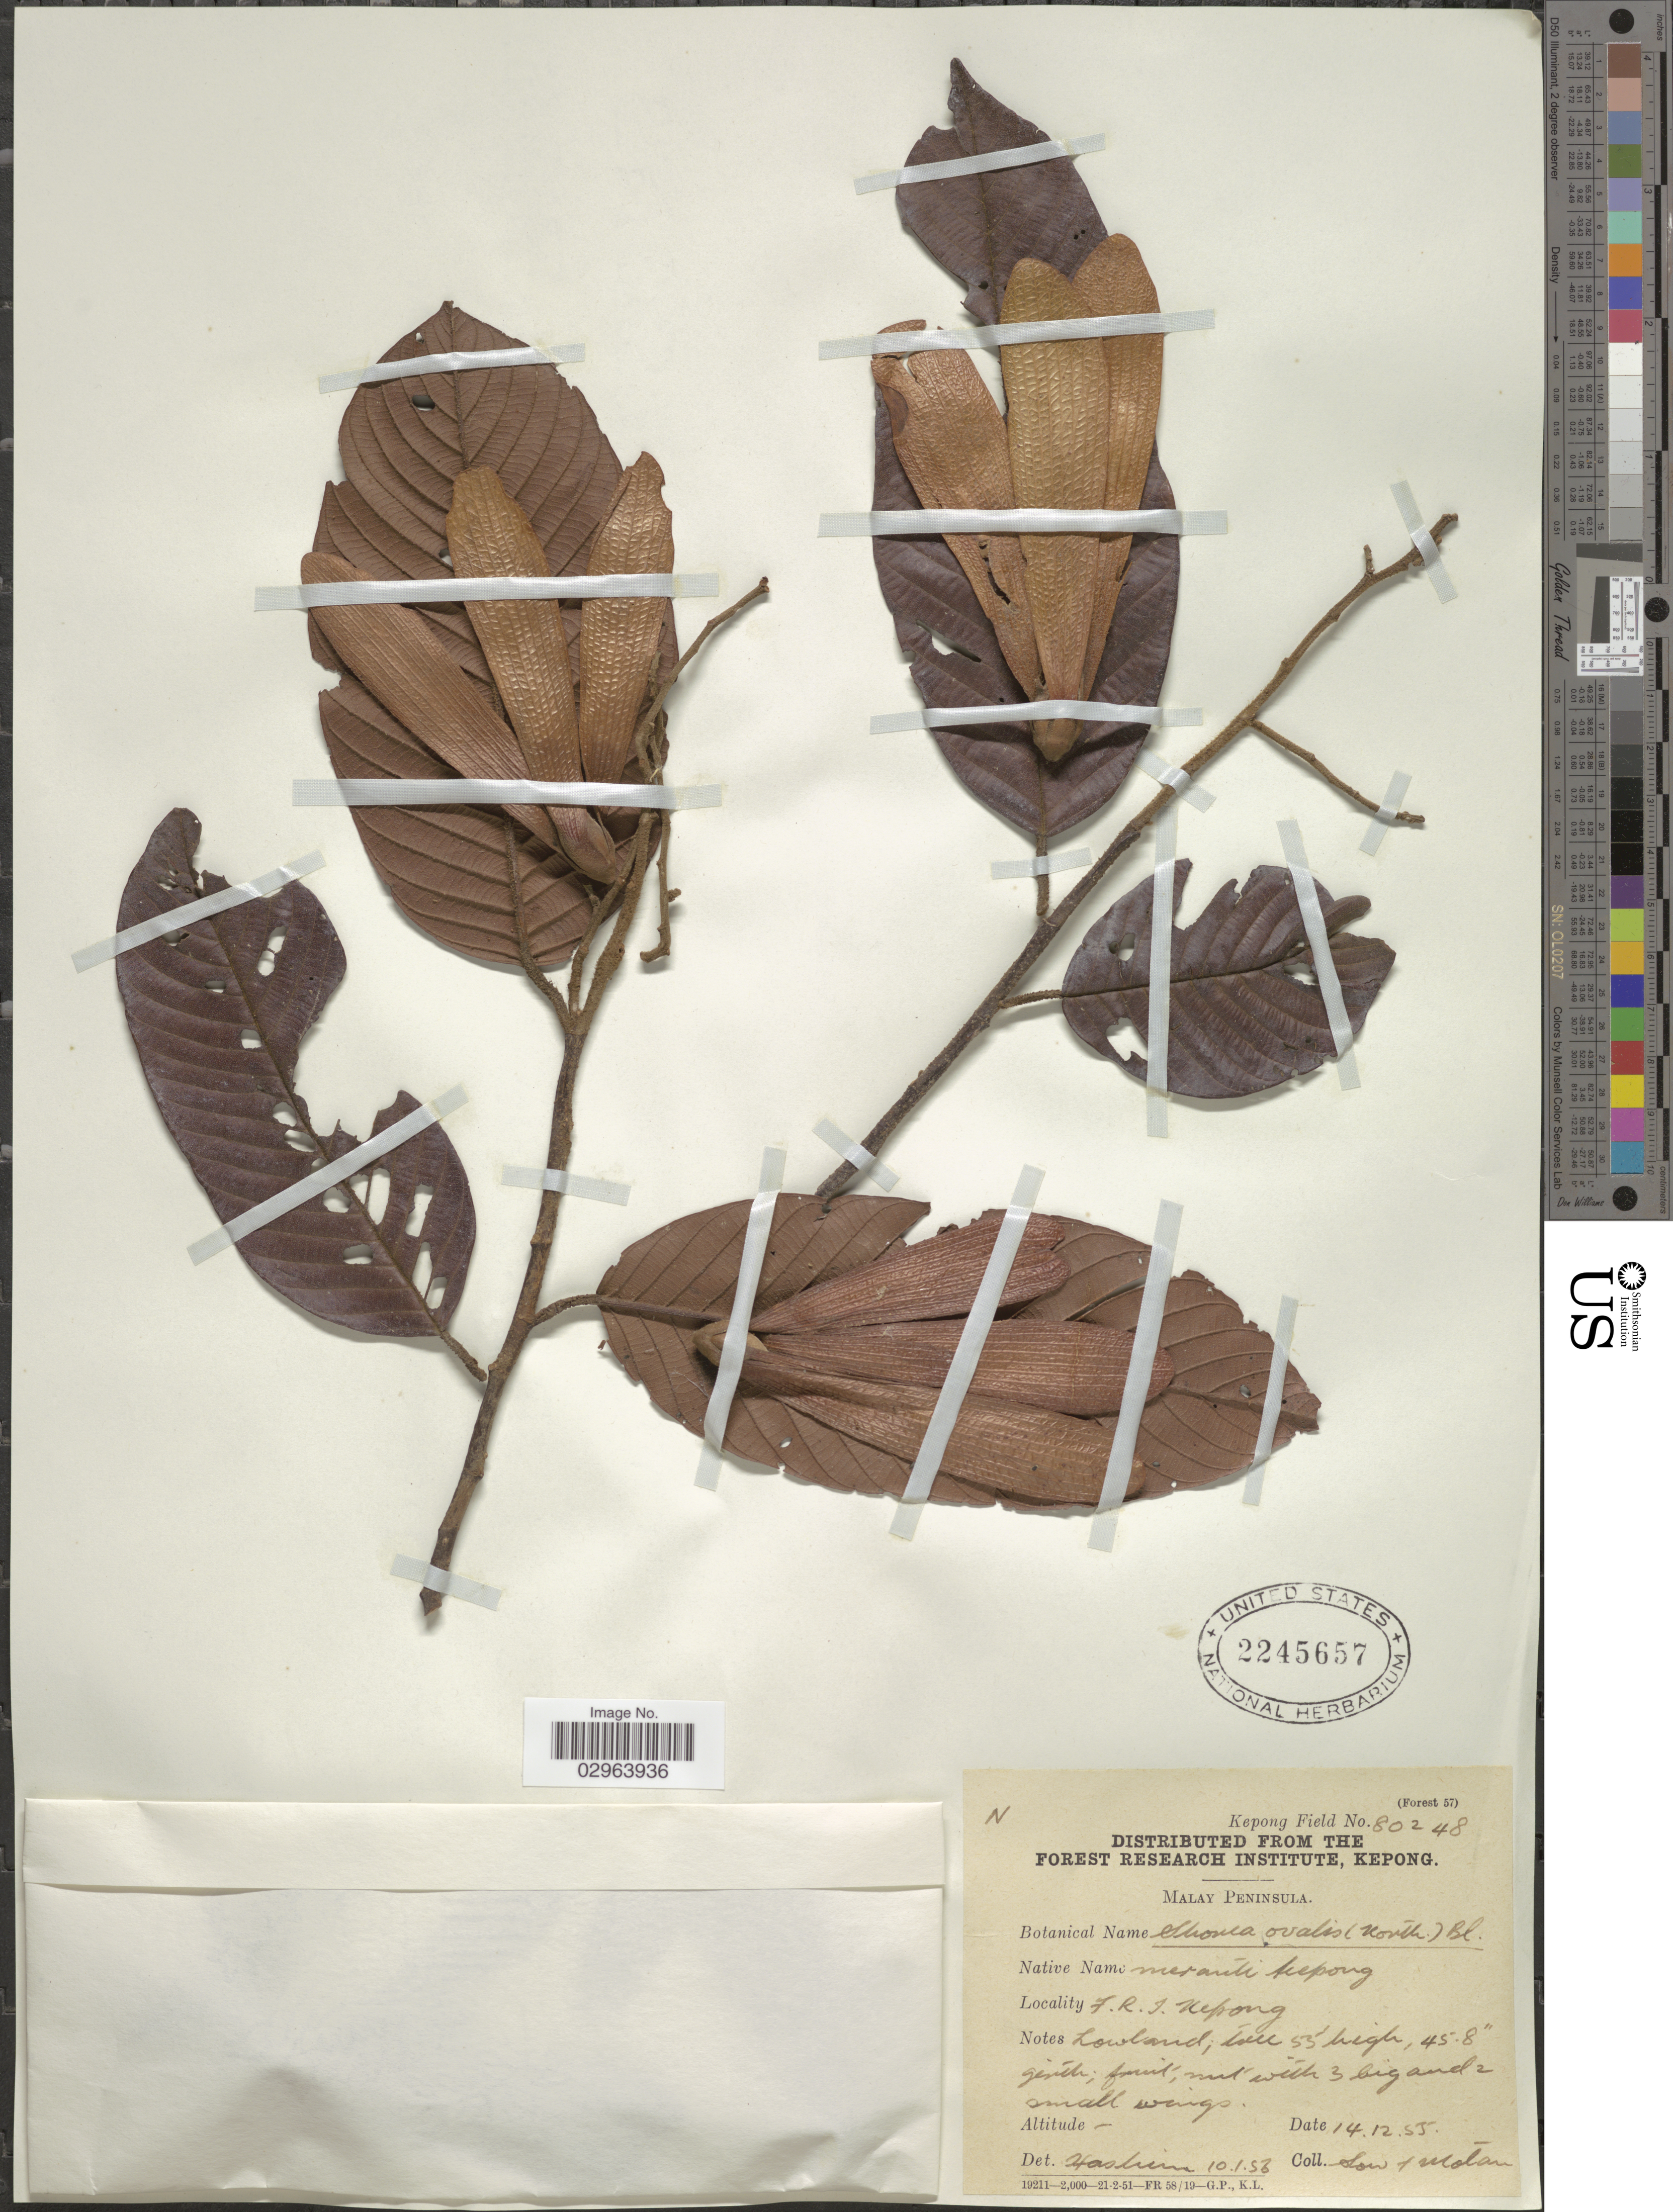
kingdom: Plantae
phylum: Tracheophyta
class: Magnoliopsida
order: Malvales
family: Dipterocarpaceae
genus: Rubroshorea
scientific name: Rubroshorea ovalis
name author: (Korth.) P.S. Ashton & J. Heck.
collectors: -. Sow & -. Motan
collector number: Kepong Field 80248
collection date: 1955-12-14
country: Malaysia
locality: Malay Peninsula. F.R.I. Kepong.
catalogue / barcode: US 2245657